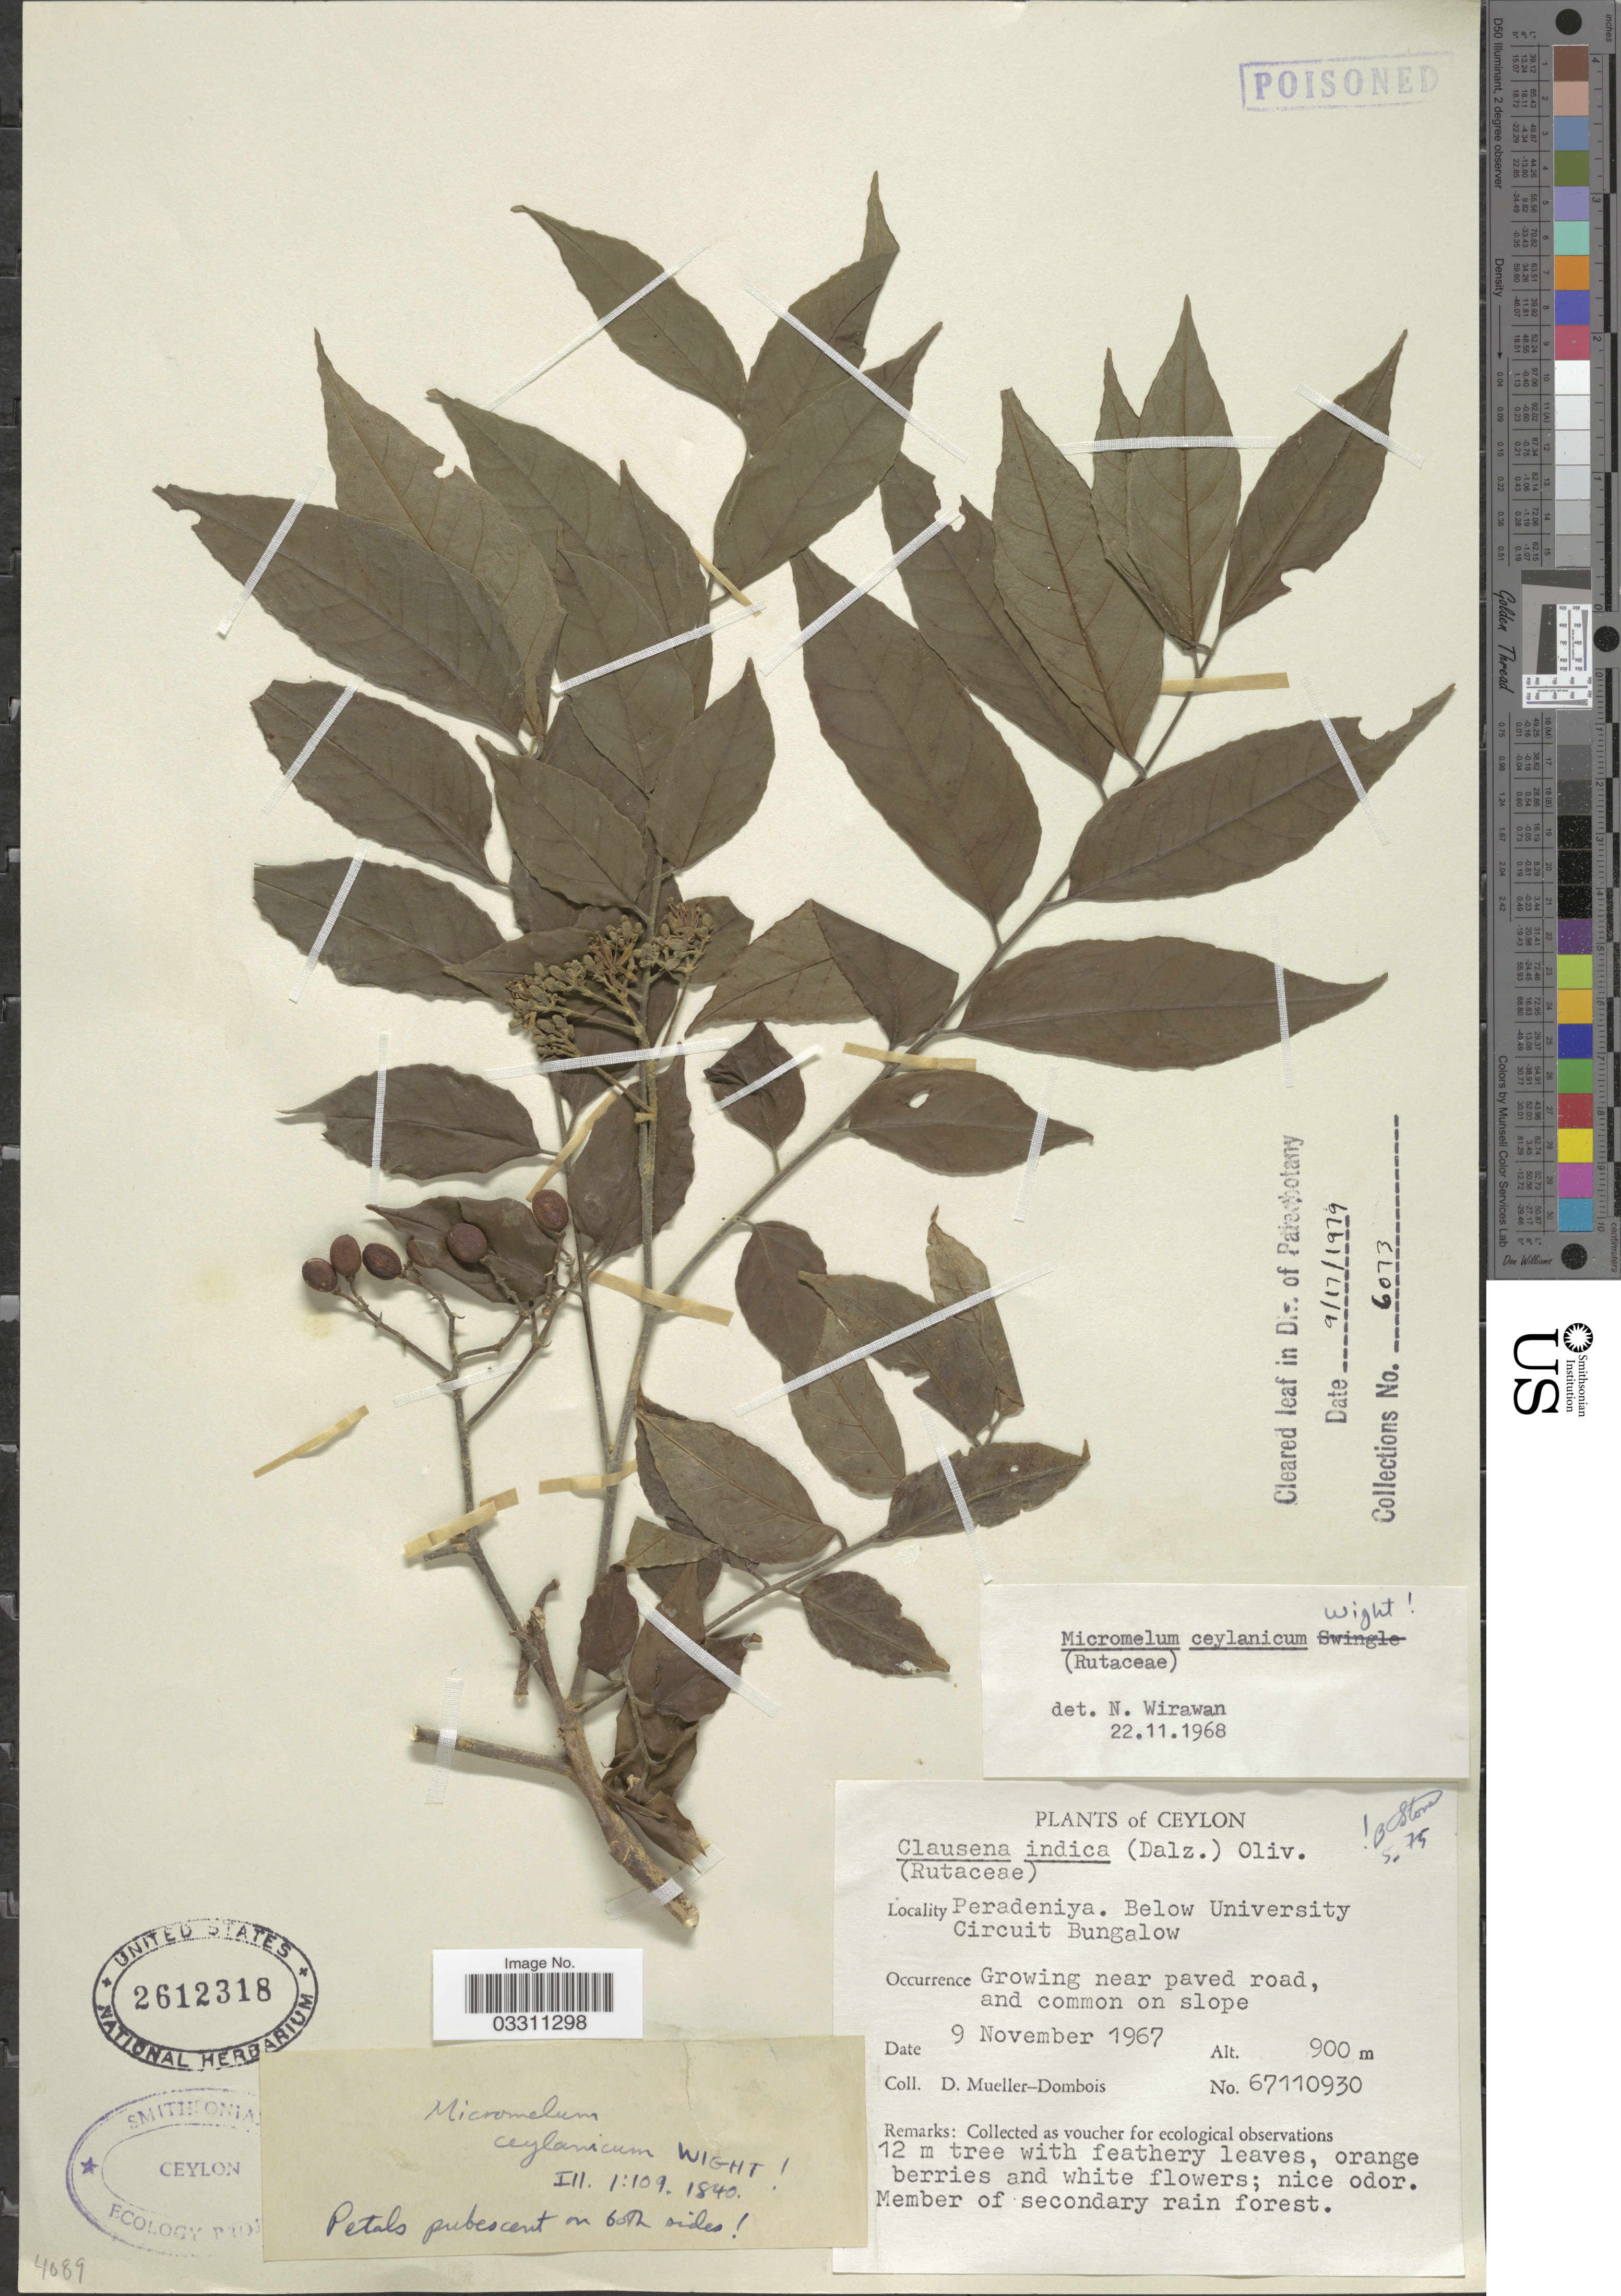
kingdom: Plantae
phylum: Tracheophyta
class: Magnoliopsida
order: Sapindales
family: Rutaceae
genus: Micromelum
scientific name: Micromelum ceylanicum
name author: Wight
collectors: D. Mueller-Dombois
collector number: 67110930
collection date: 1967-11-09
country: Sri Lanka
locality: Ceylon. Peradeniya. Below University Circuit Bungalow.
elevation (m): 900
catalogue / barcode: US 2612318